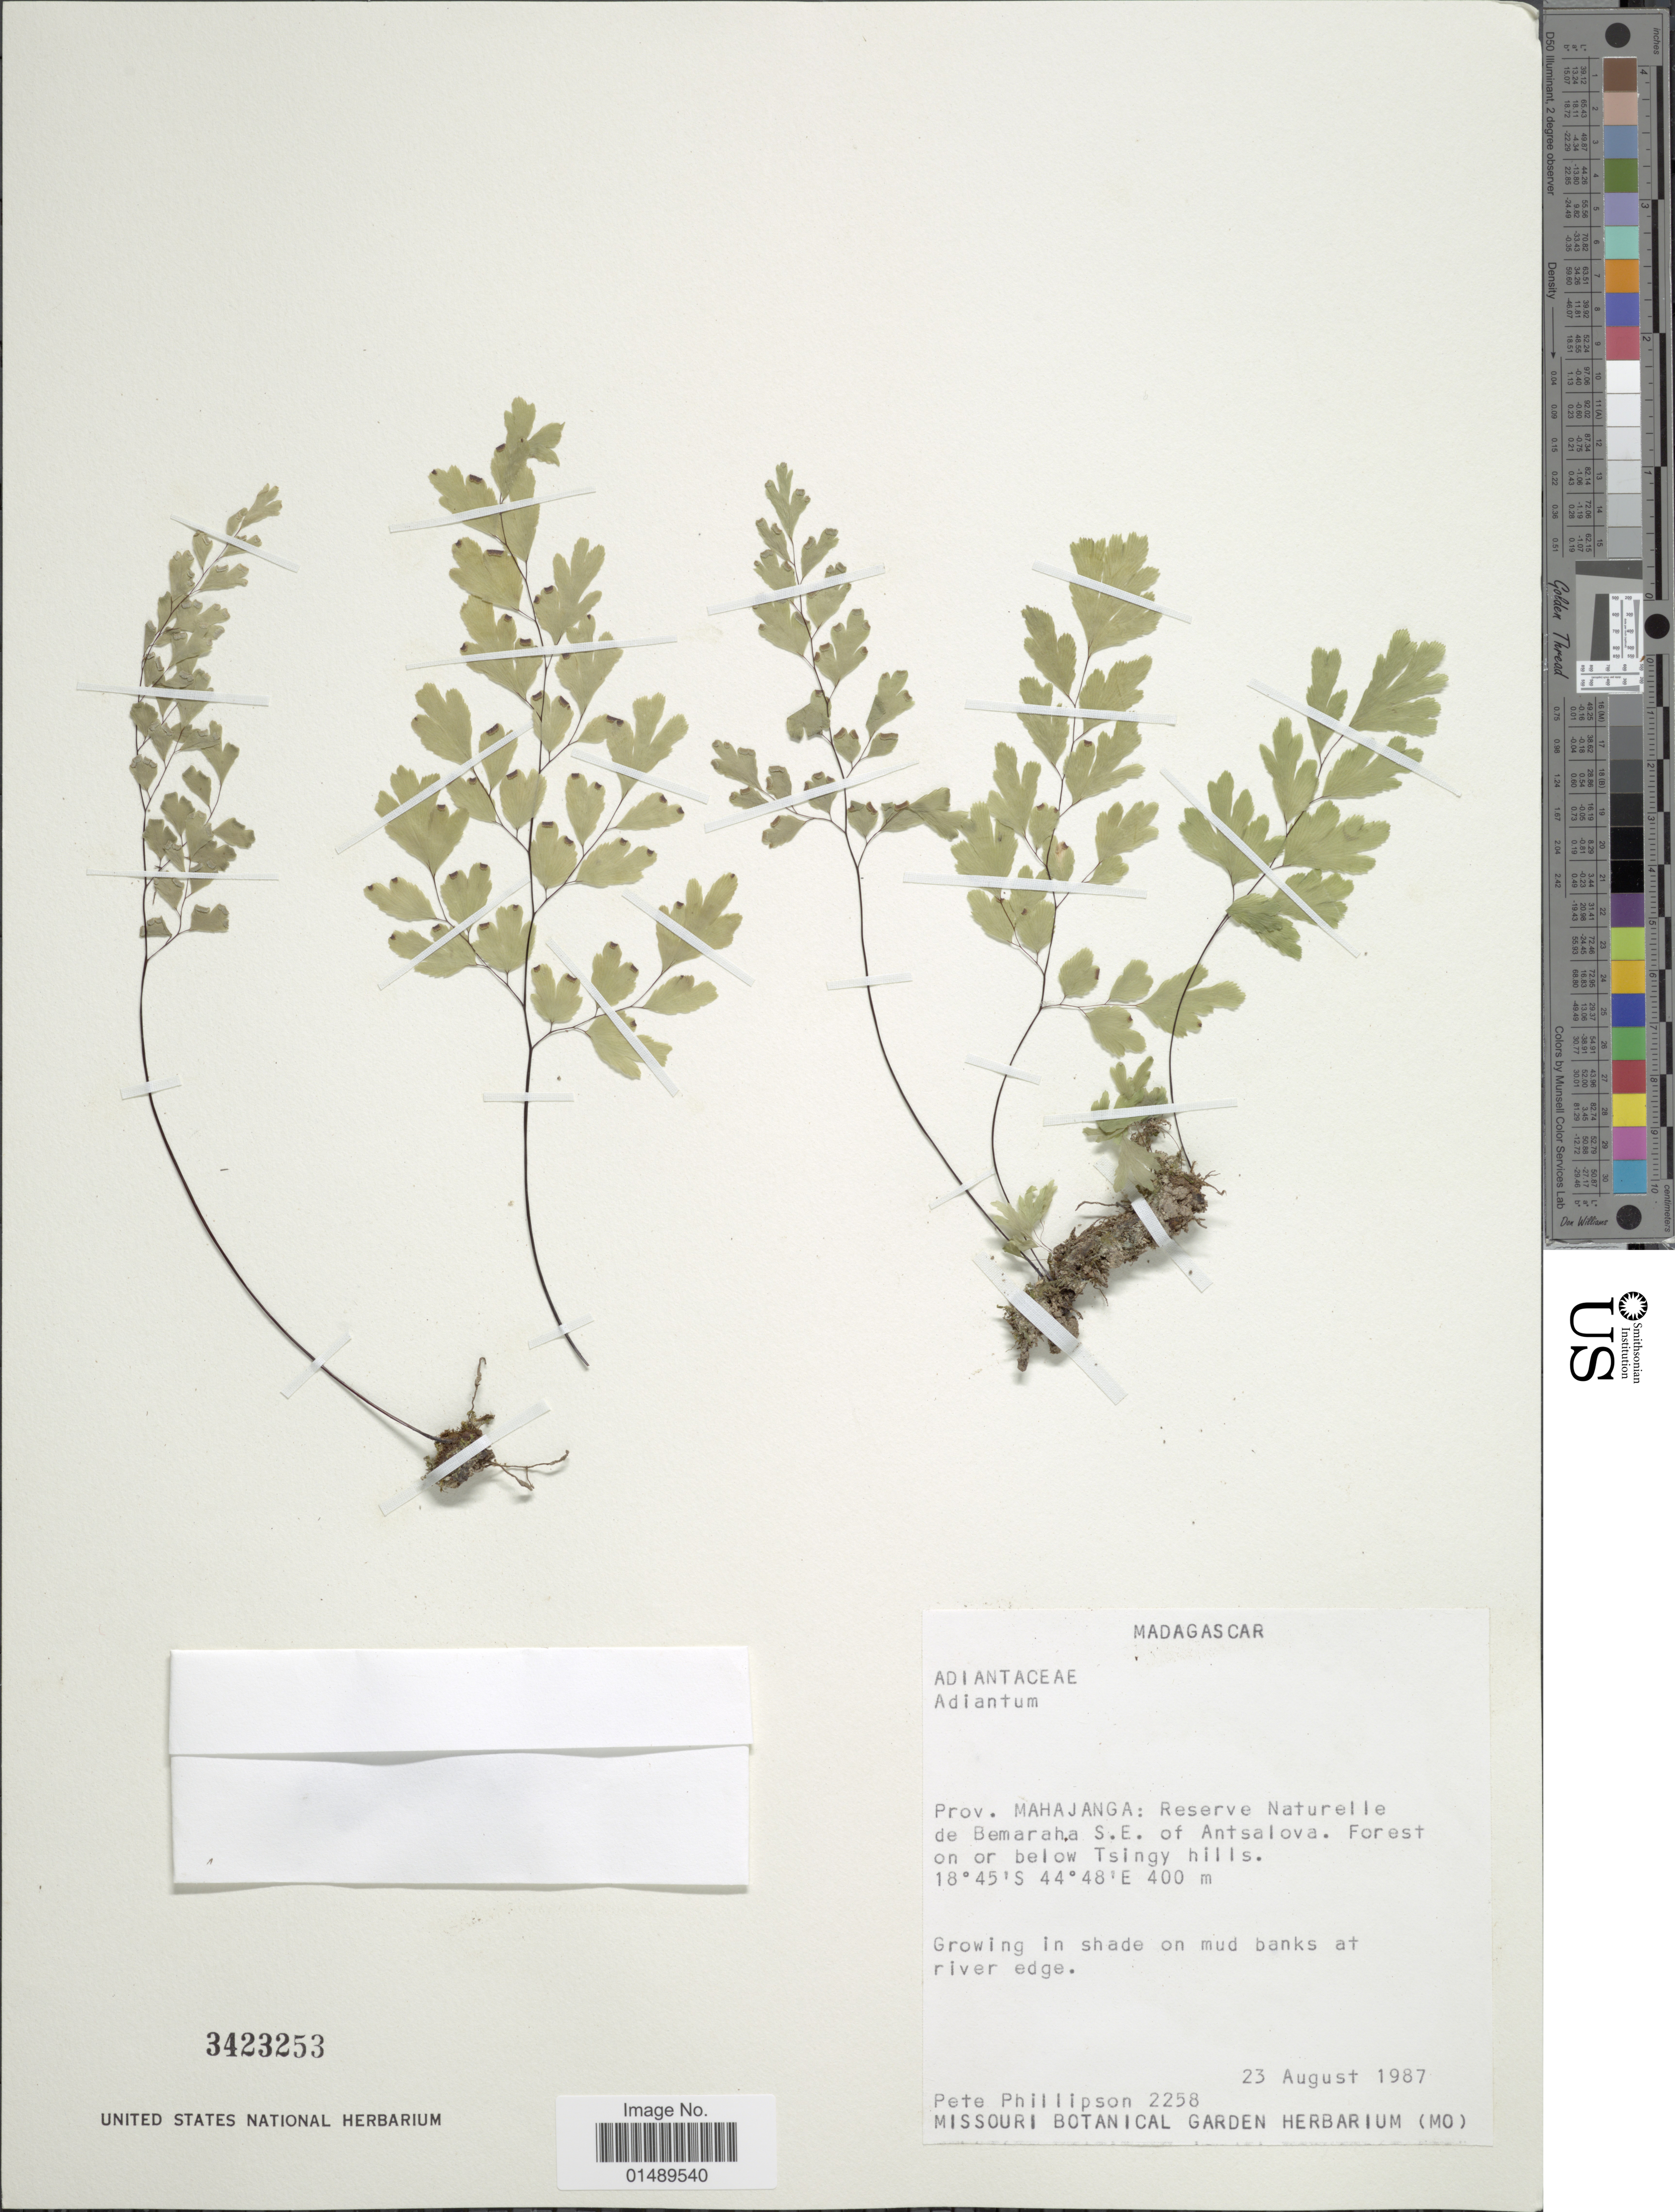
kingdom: Plantae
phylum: Tracheophyta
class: Polypodiopsida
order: Polypodiales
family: Pteridaceae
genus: Adiantum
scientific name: Adiantum capillus-veneris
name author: L.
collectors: P. B. Phillipson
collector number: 2258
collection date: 1987-08-23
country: Madagascar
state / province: Melaky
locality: Reserve Naturelle de Bemaraha S. E. of Antsalova, forest on or below Tsingy hills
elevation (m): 400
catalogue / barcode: US 3423253